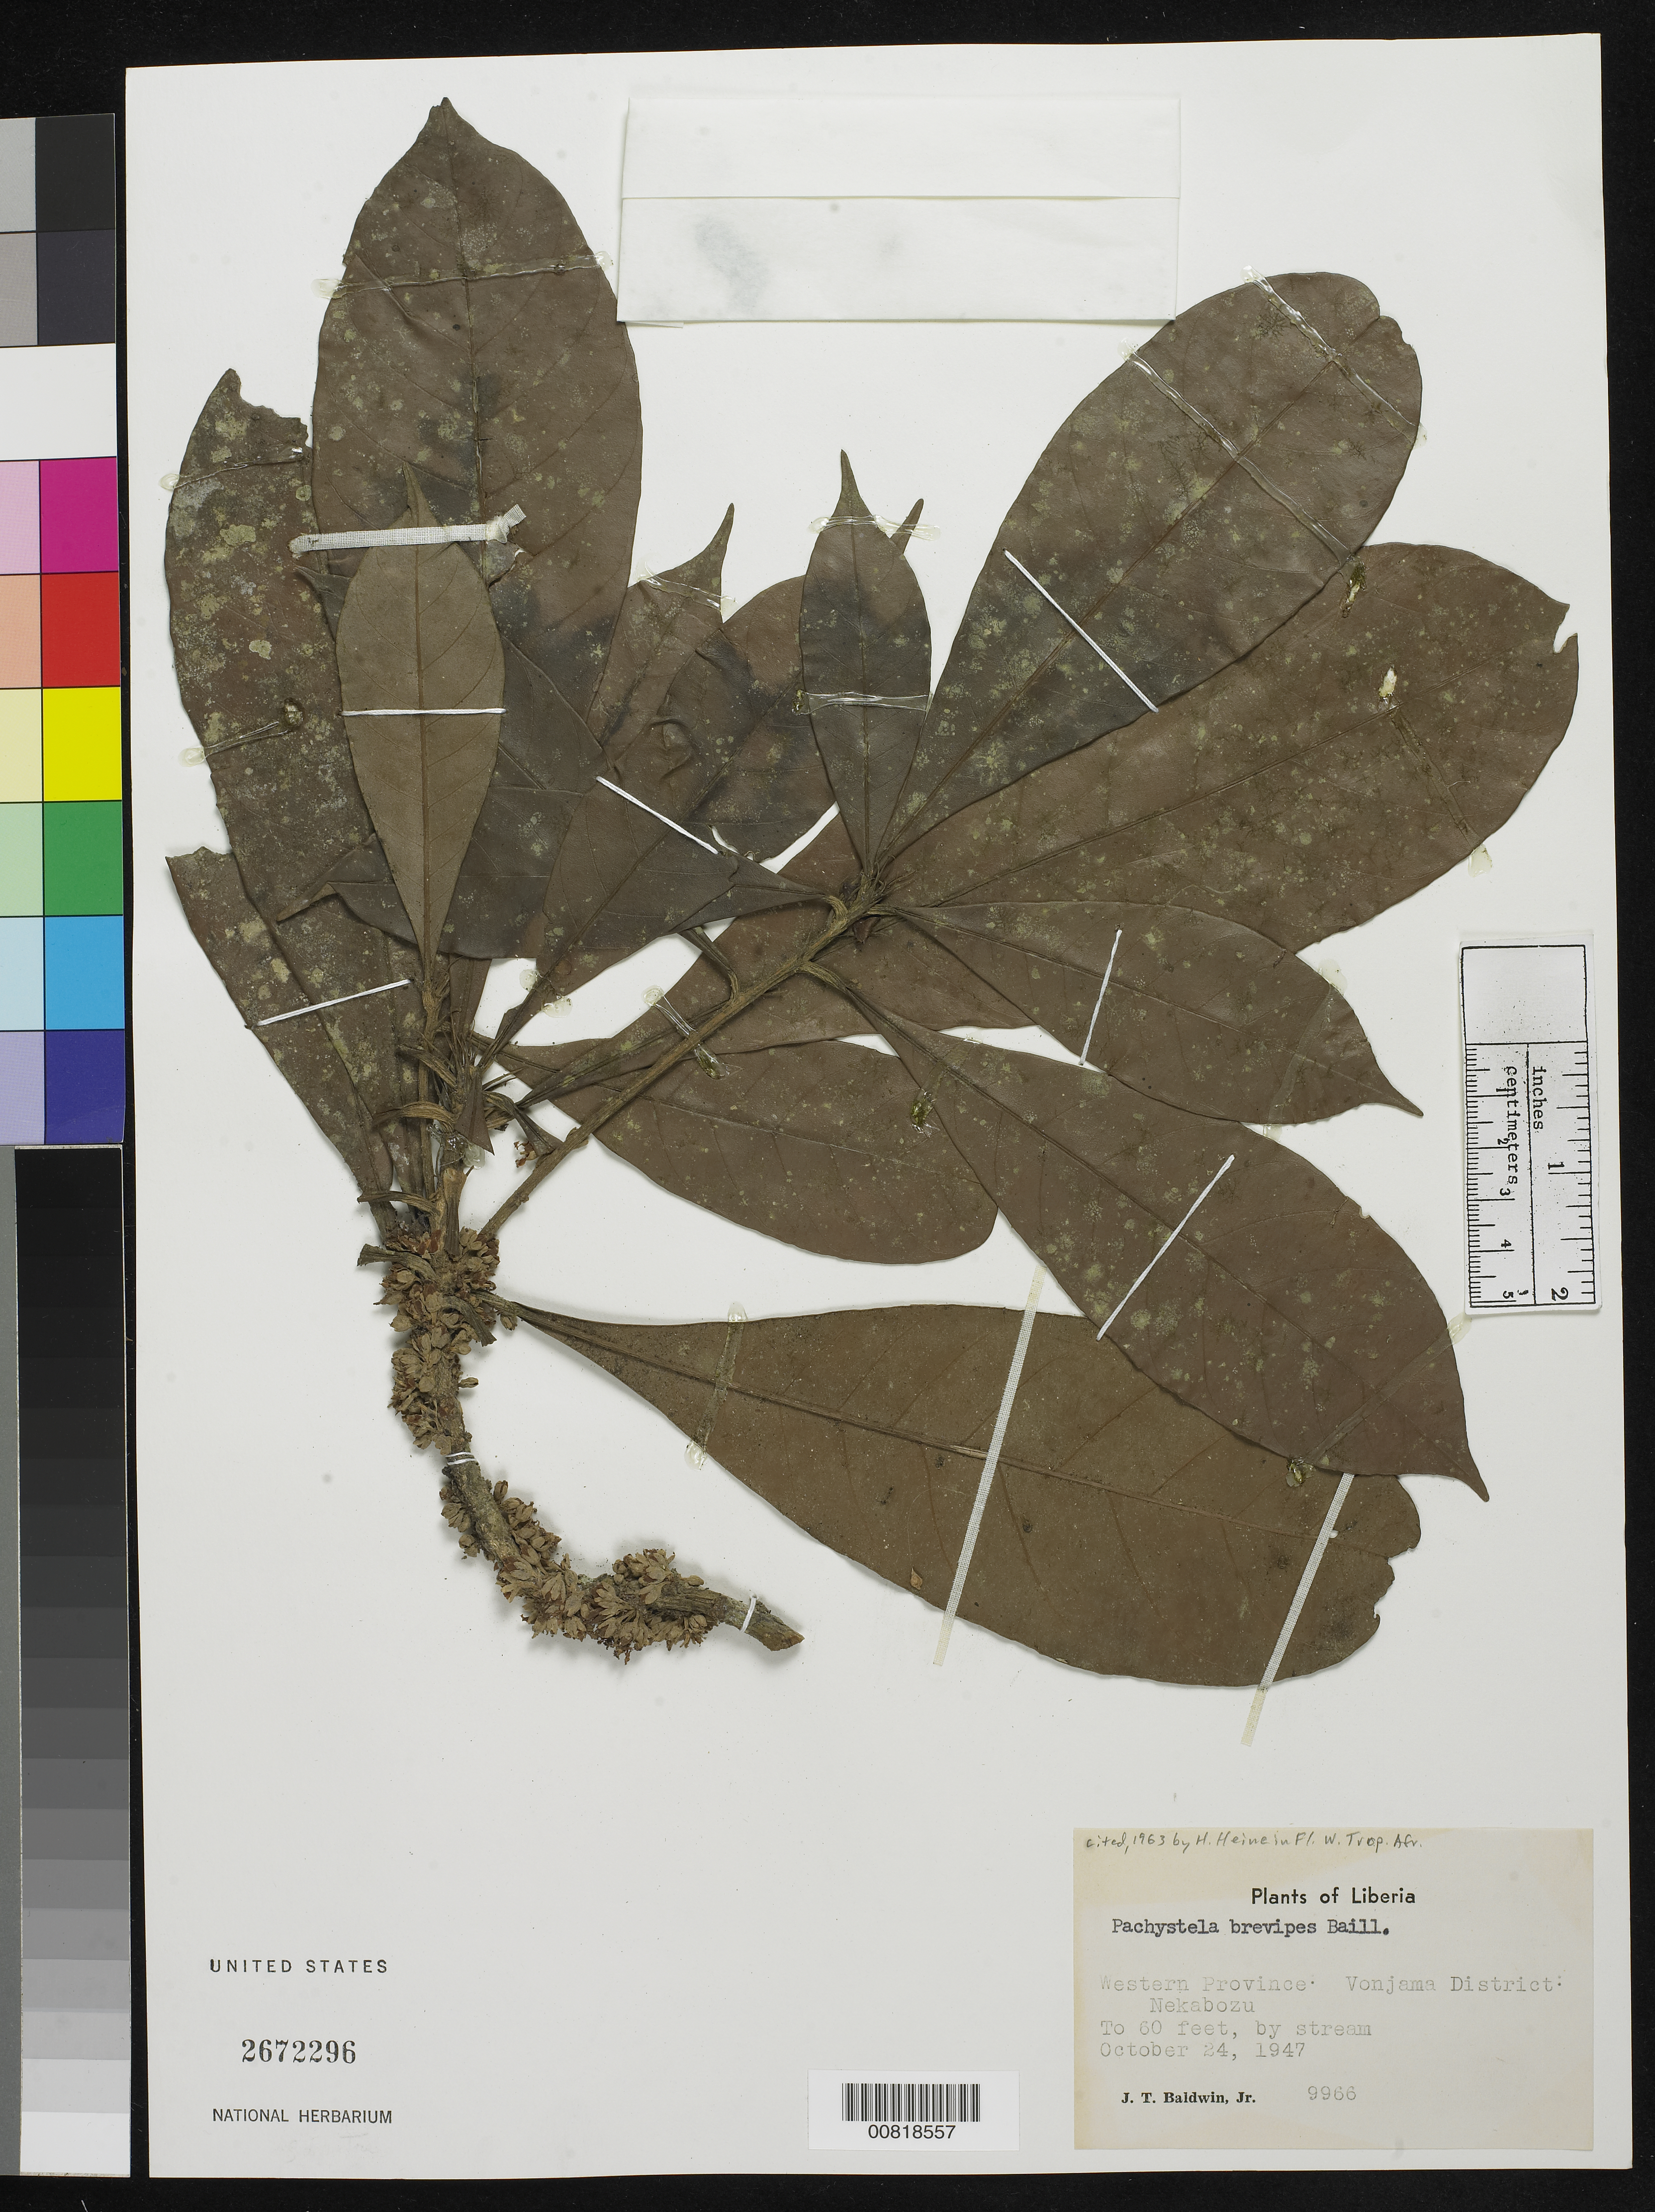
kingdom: Plantae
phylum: Tracheophyta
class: Magnoliopsida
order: Ericales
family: Sapotaceae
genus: Synsepalum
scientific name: Synsepalum brevipes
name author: (Baker) T.D. Penn.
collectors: J. T. Baldwin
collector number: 9966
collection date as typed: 24 Oct 1947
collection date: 1947-10-24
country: Liberia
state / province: Lofa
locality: Western Province: Vonjama District, Nekabozu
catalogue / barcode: US 2672296